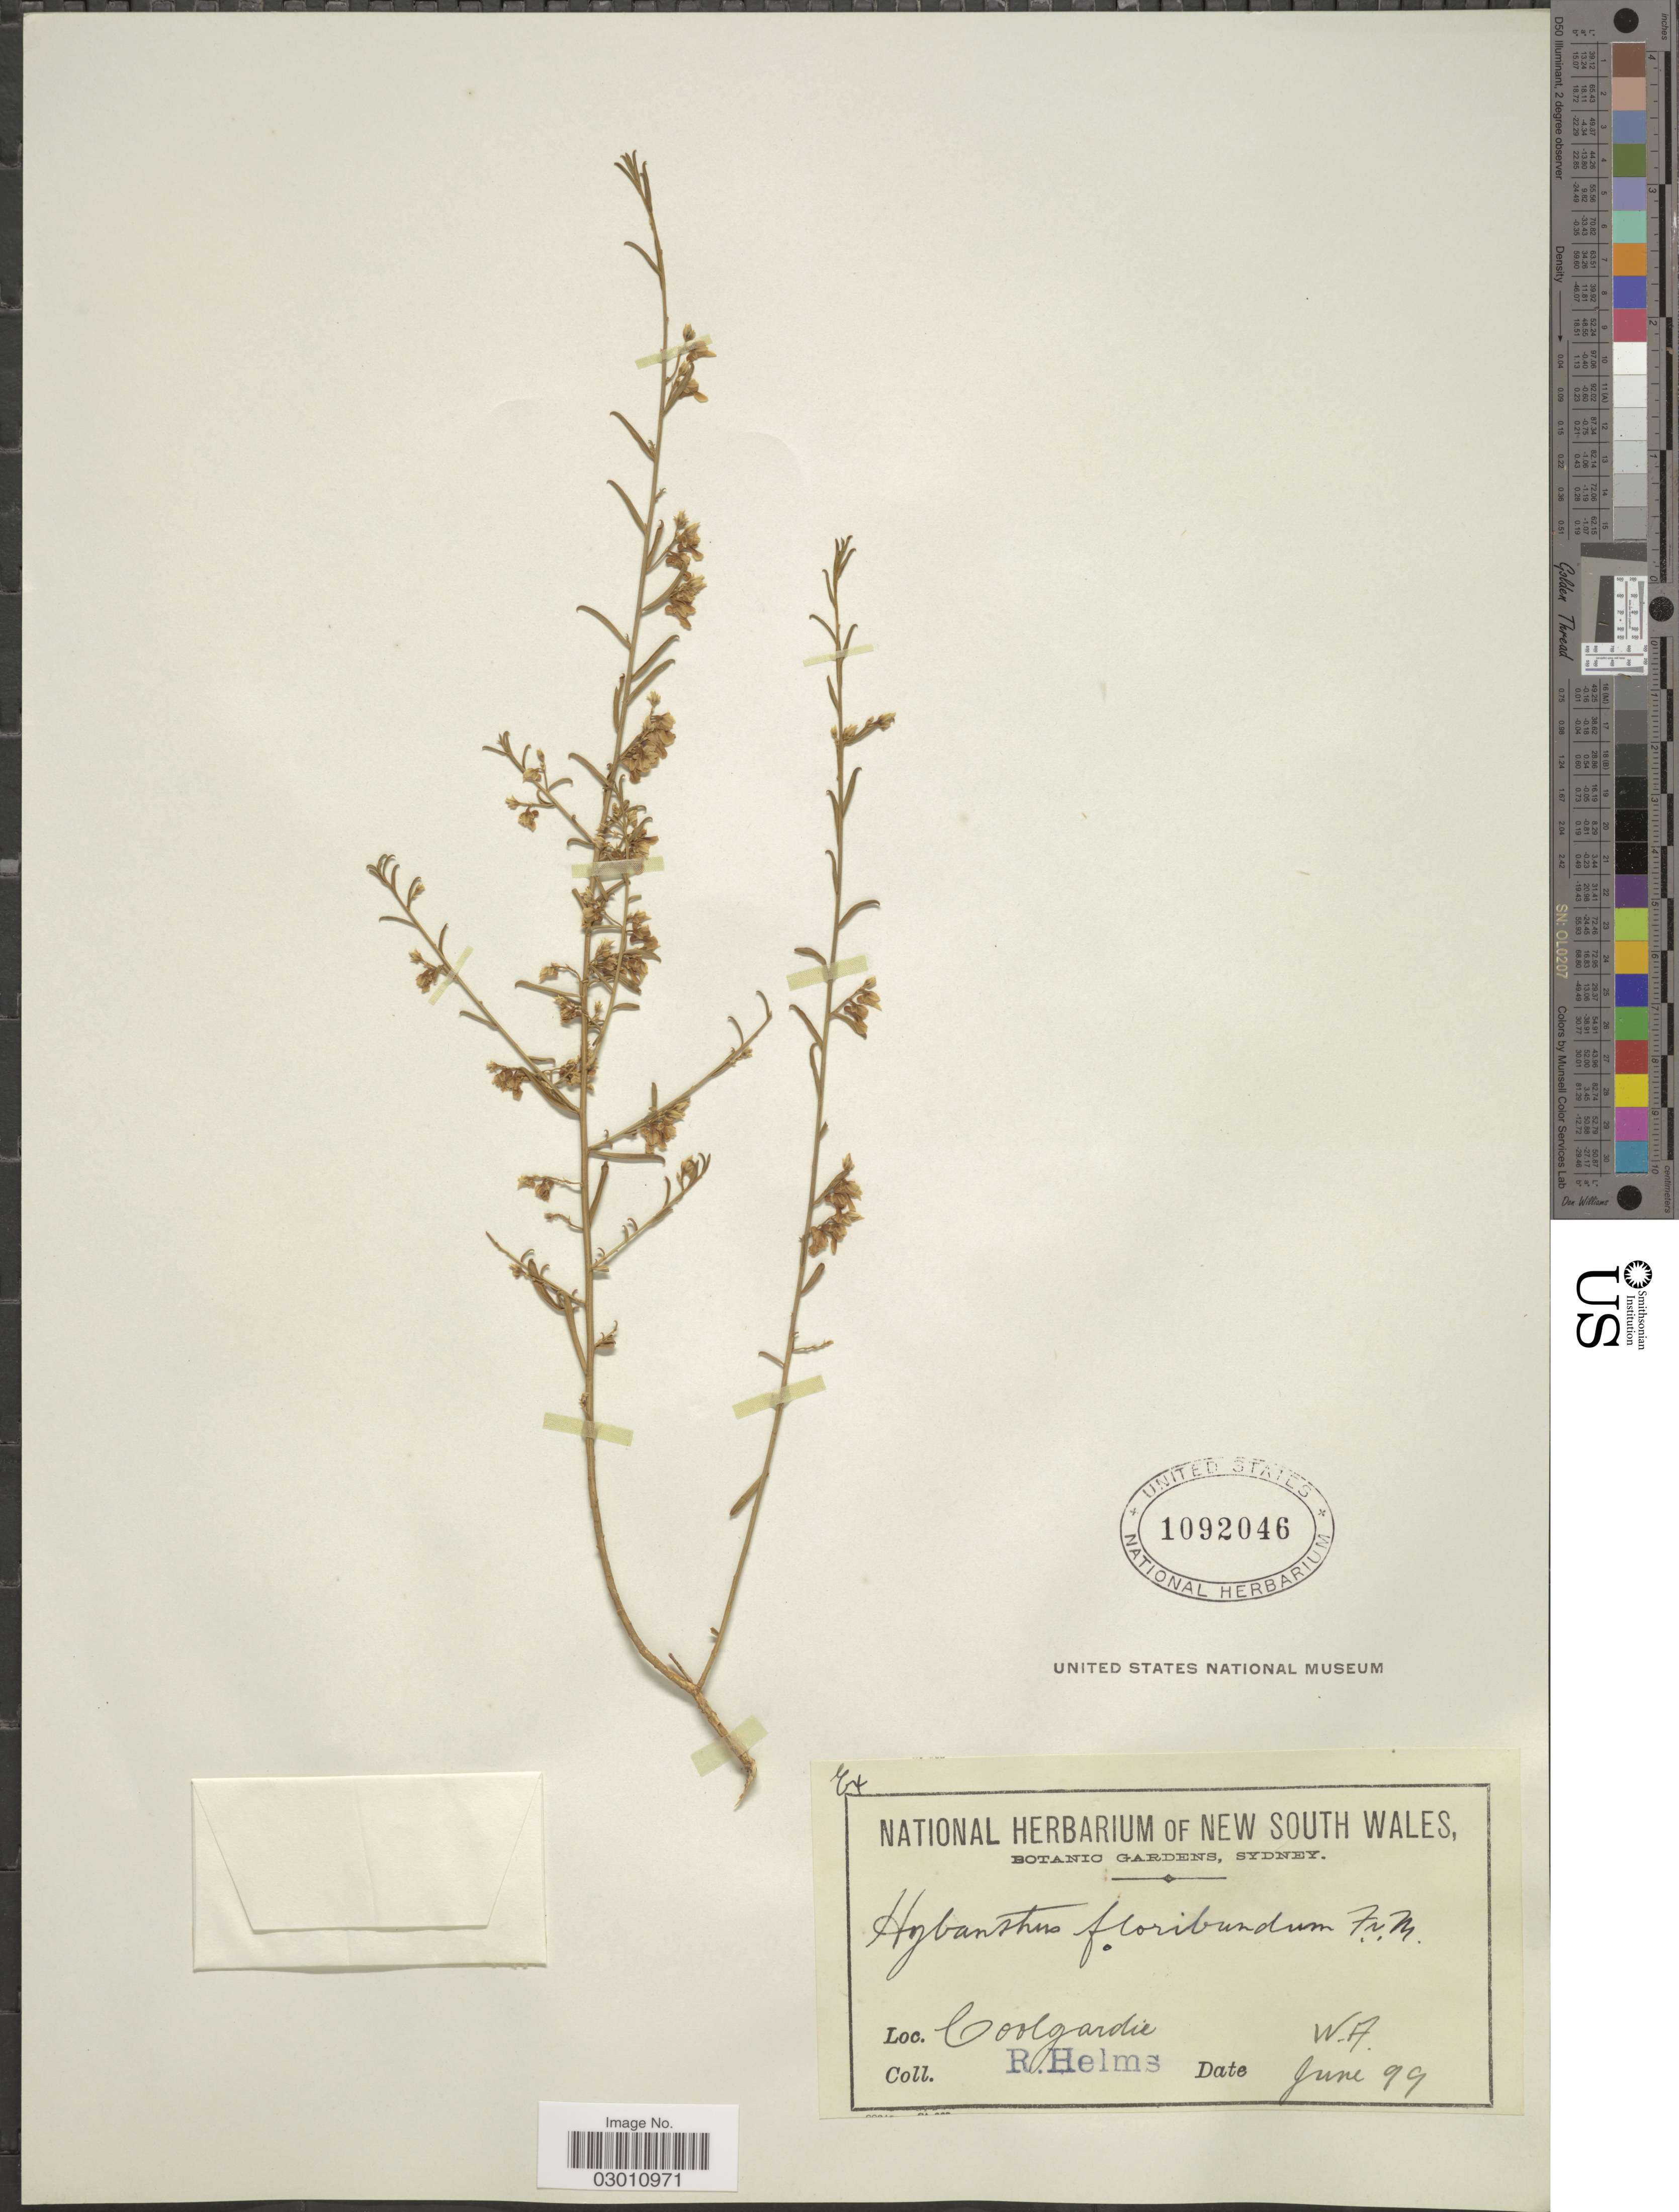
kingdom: Plantae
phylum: Tracheophyta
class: Magnoliopsida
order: Malpighiales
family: Violaceae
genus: Pigea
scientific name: Pigea floribunda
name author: Lindl.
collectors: R. Helms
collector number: W.17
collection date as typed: Transcribed d/m/y: /6/99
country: Australia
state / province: New South Wales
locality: Coolgardie.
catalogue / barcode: US 1092046